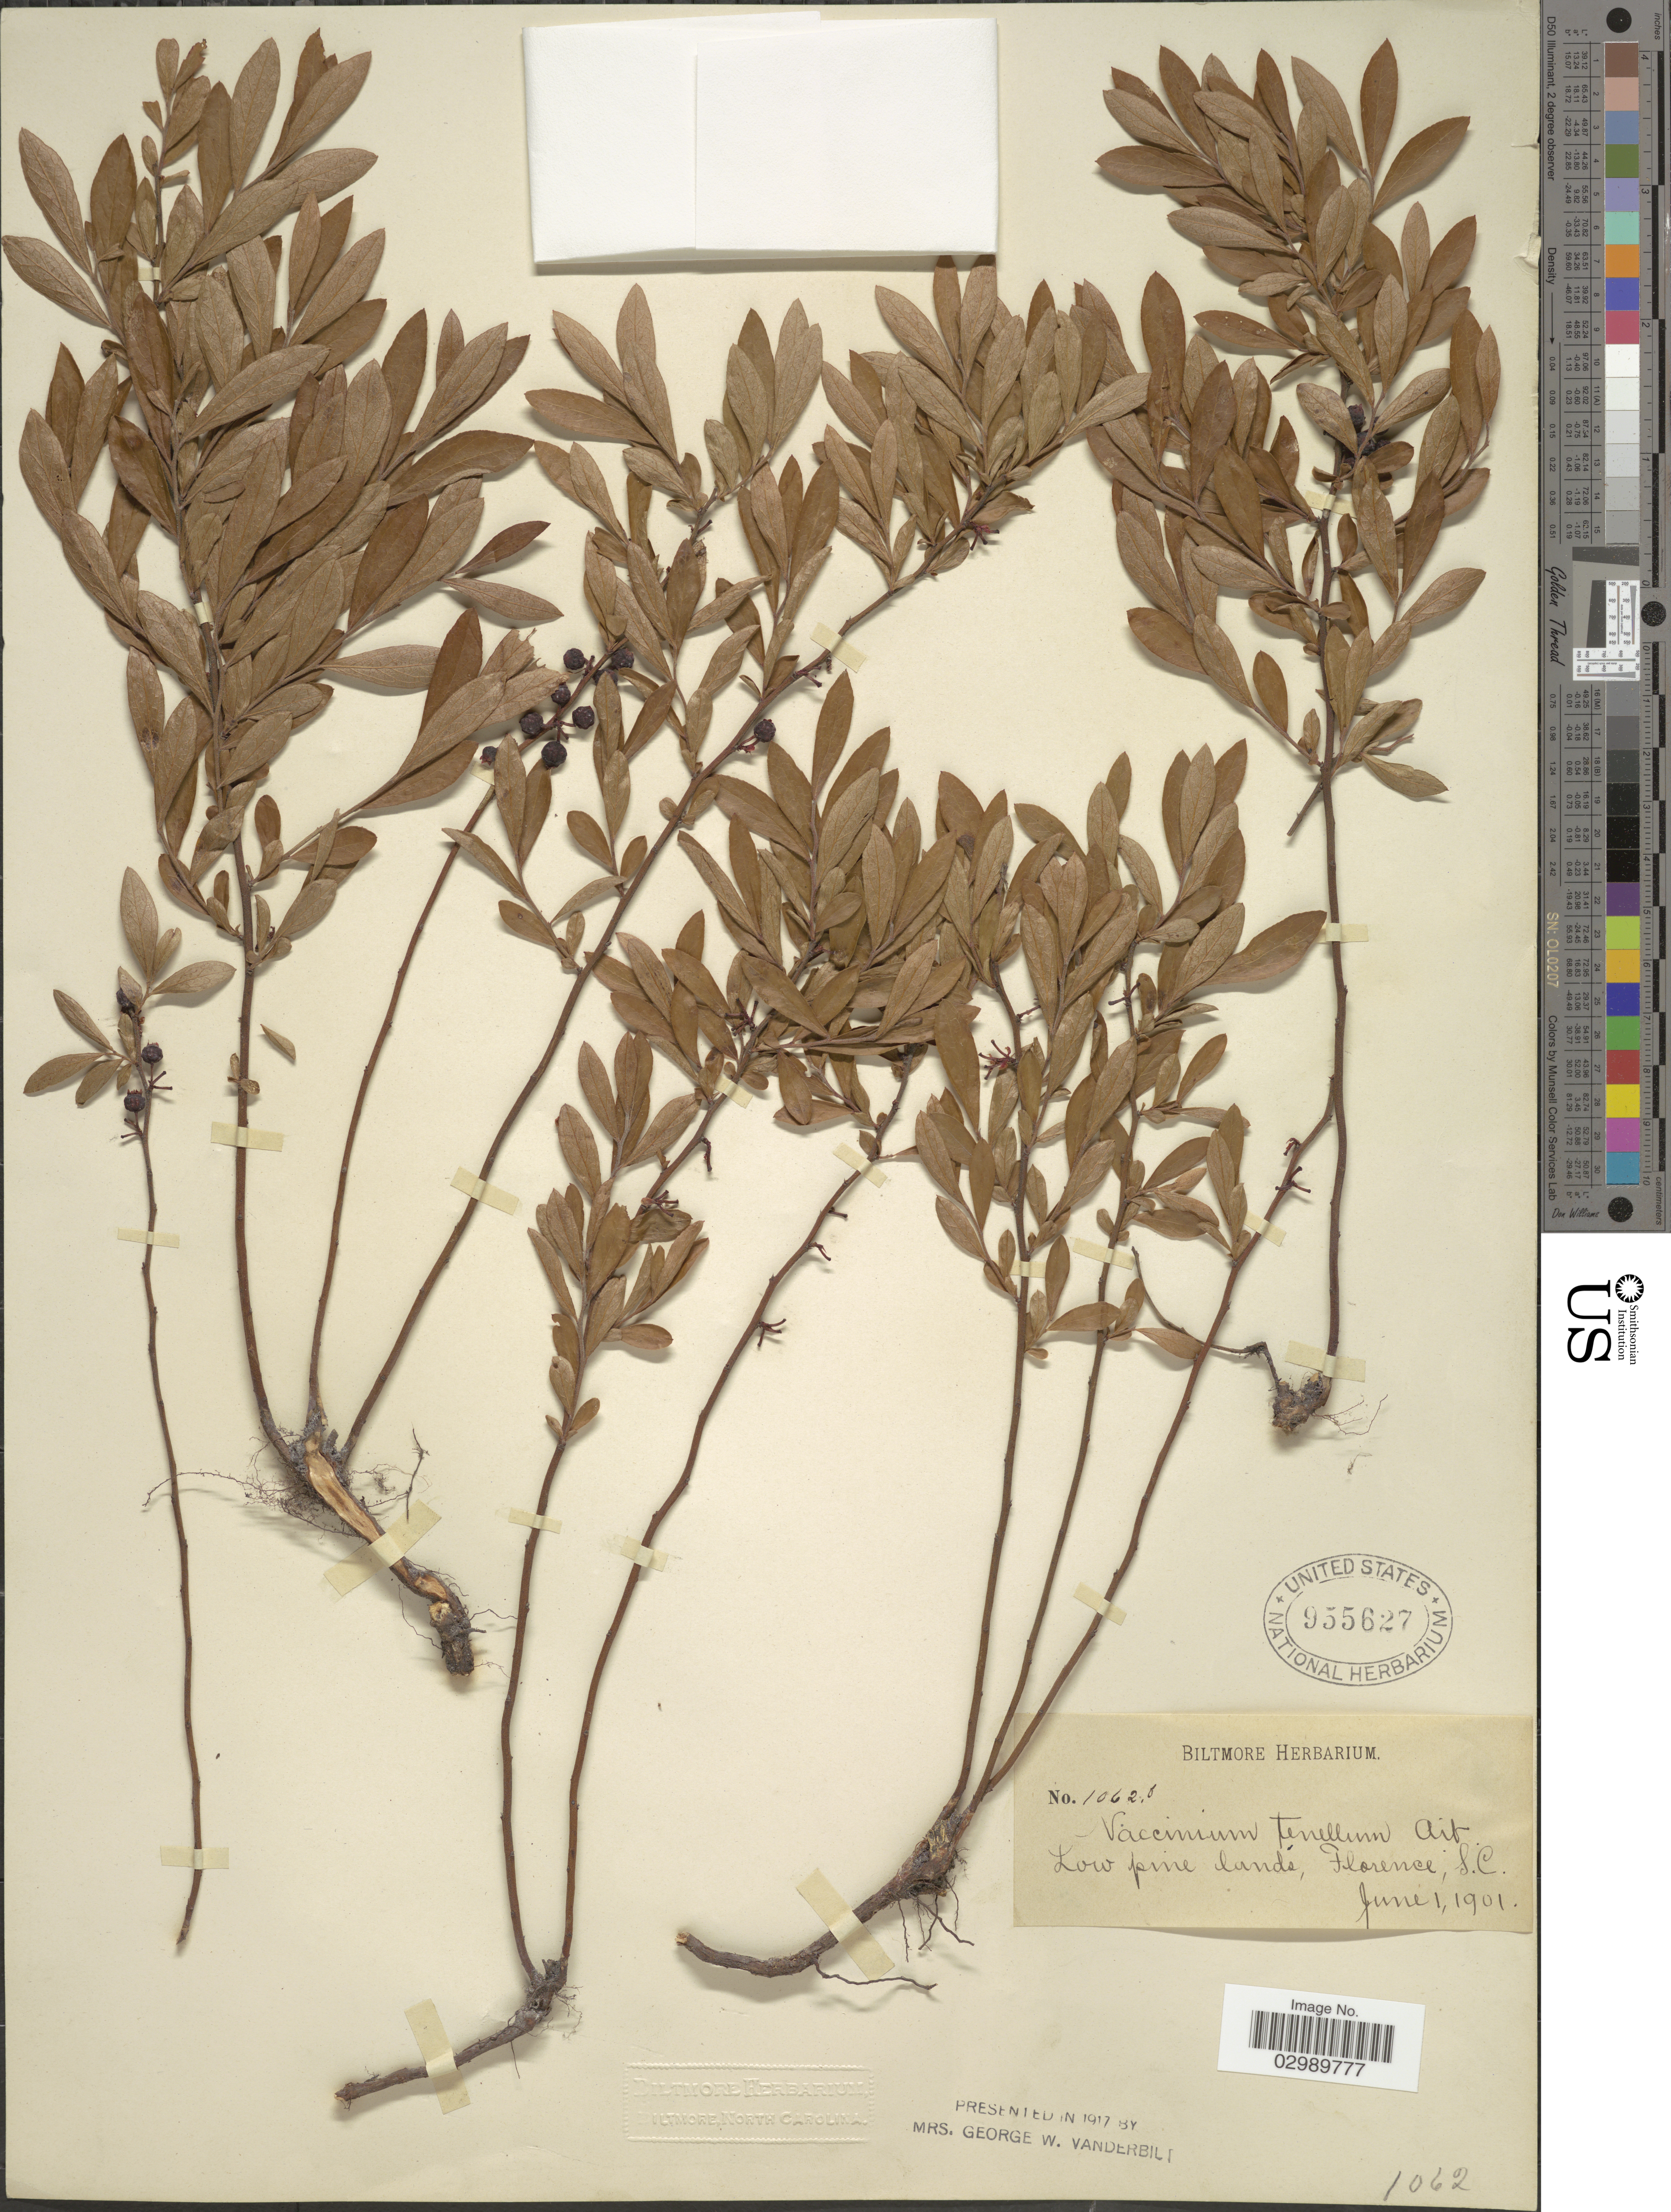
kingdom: Plantae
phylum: Tracheophyta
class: Magnoliopsida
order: Ericales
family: Ericaceae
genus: Vaccinium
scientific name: Vaccinium tenellum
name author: Aiton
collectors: ex herb. Biltmore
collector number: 1062f*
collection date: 1901-06-01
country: United States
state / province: South Carolina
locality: Florence, S.C.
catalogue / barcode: US 955627